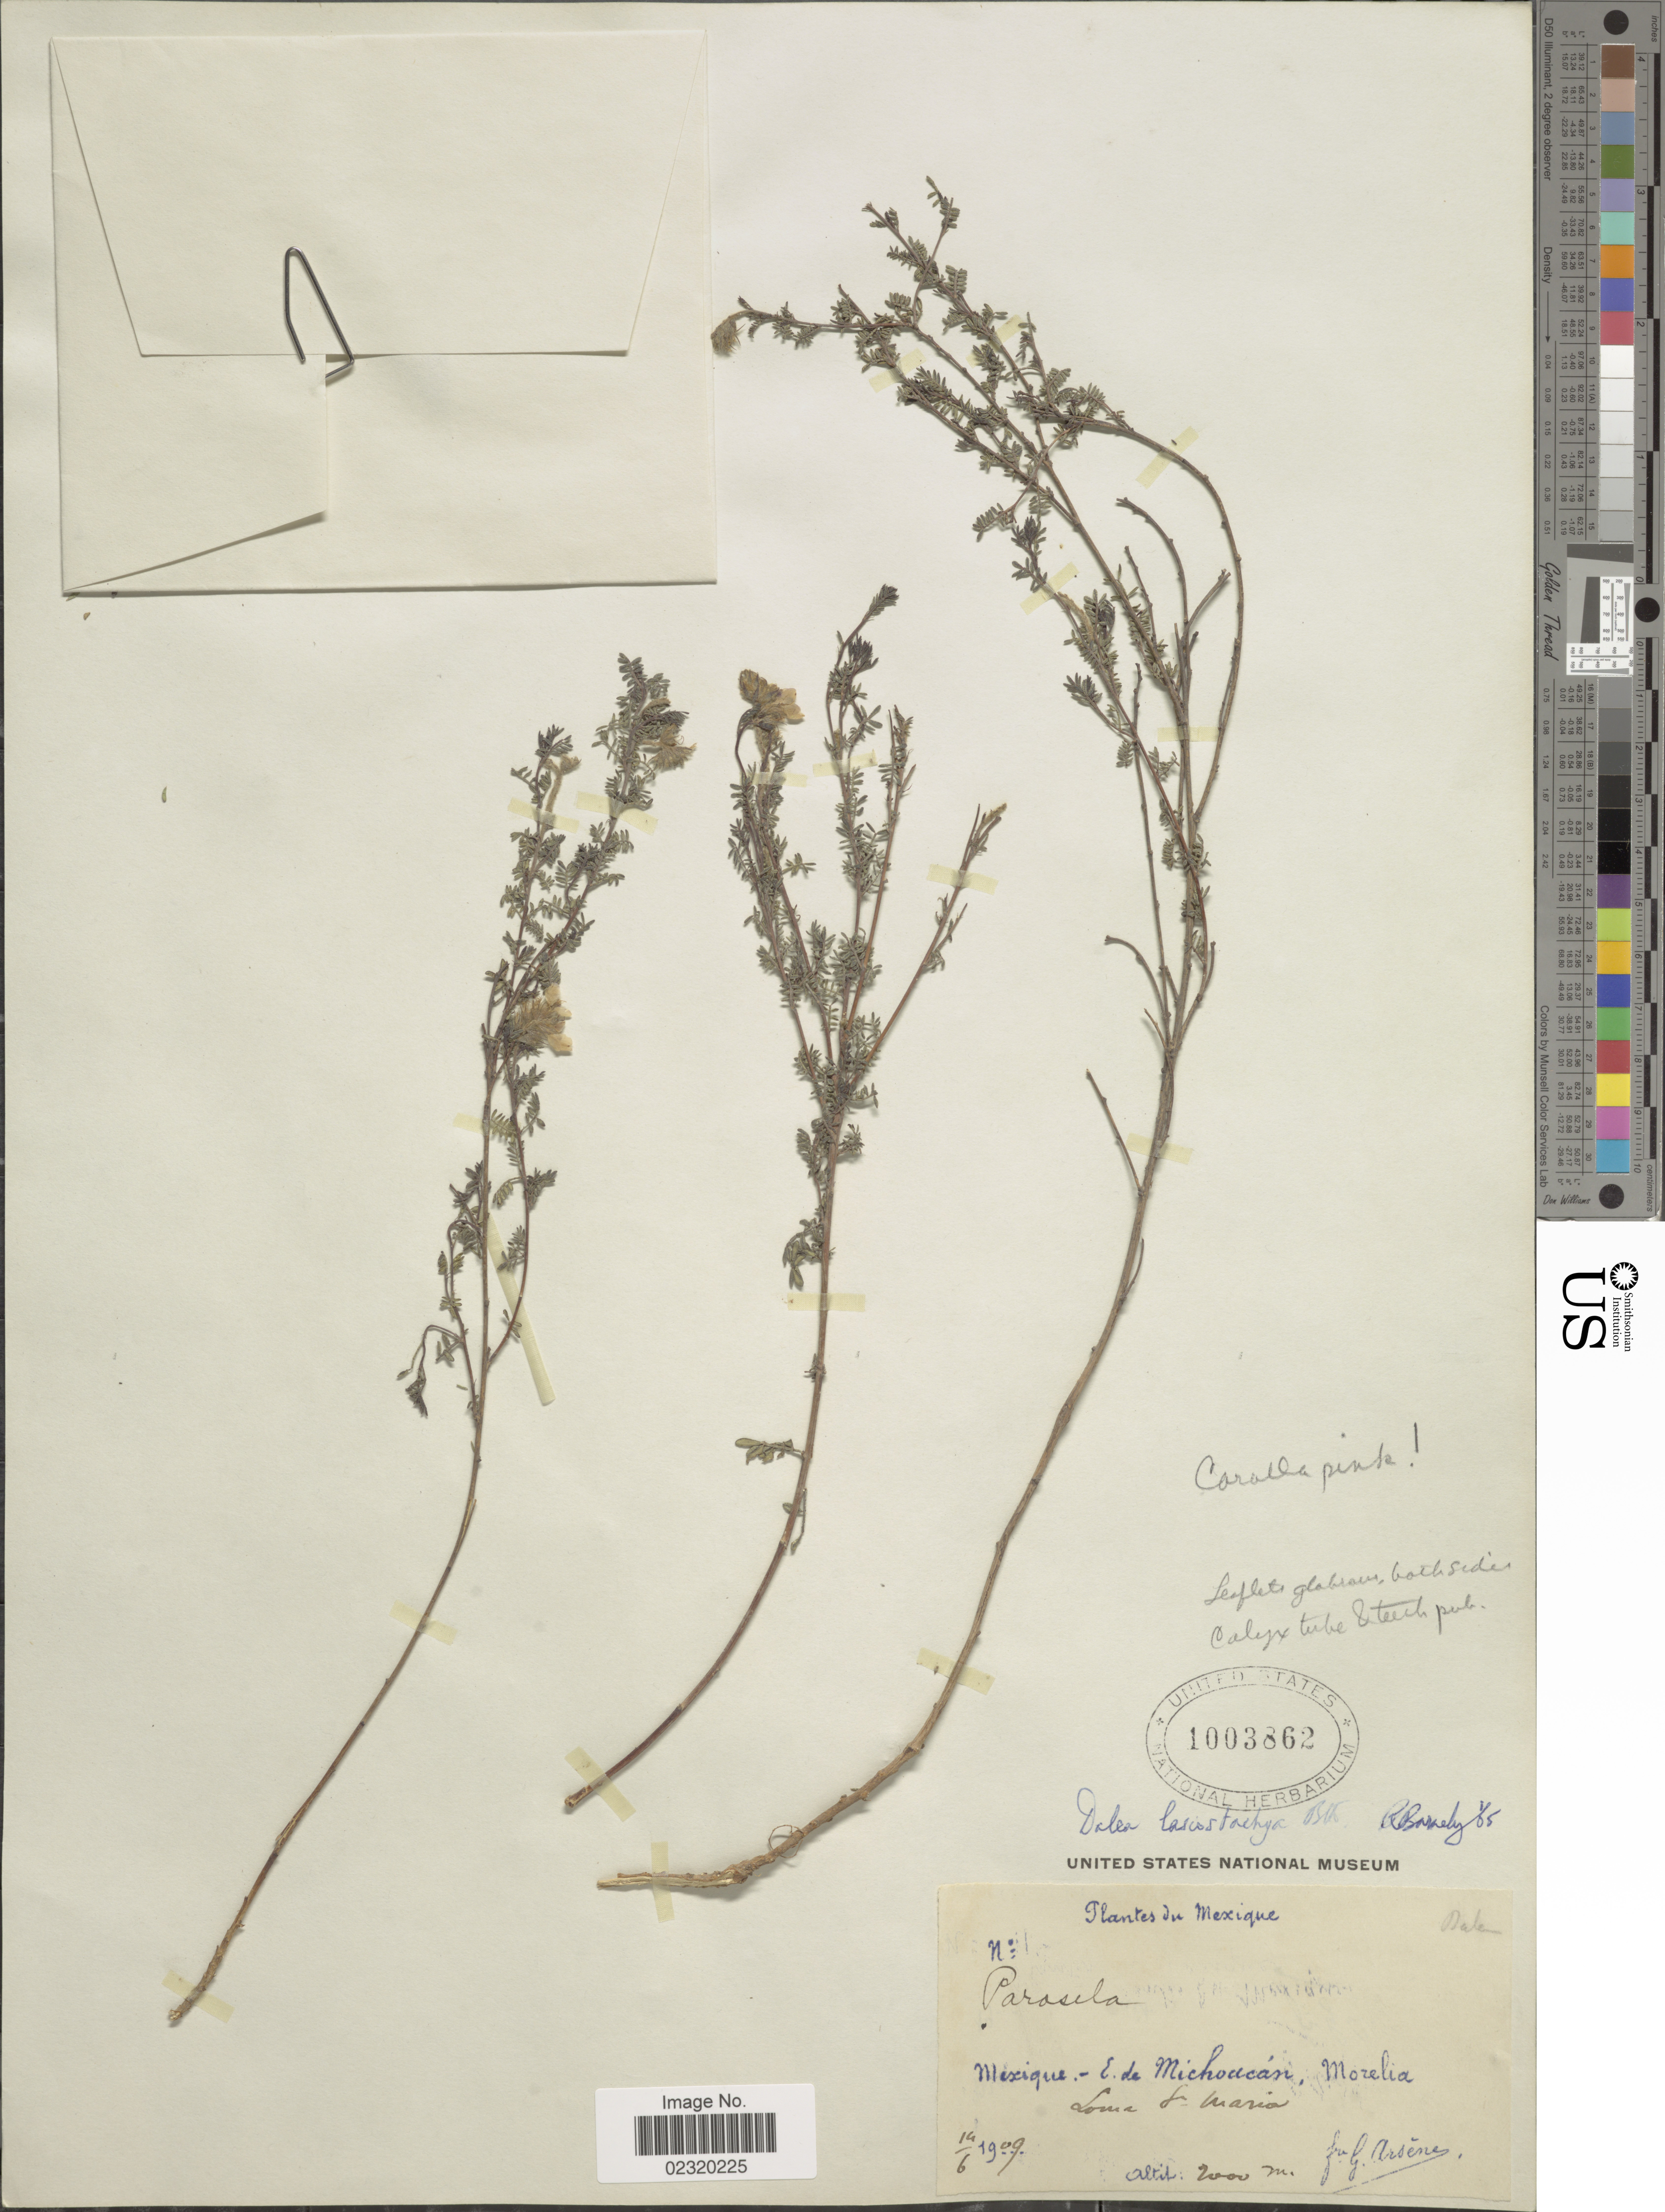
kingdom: Plantae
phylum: Tracheophyta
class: Magnoliopsida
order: Fabales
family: Fabaceae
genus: Dalea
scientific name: Dalea versicolor var. involuta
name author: (Rydb.) Barneby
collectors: Bro. G. Arsène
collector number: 1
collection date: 1909-06-14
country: Mexico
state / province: Michoacán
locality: Morelia, Loma St Maria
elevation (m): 2000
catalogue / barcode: US 1003862